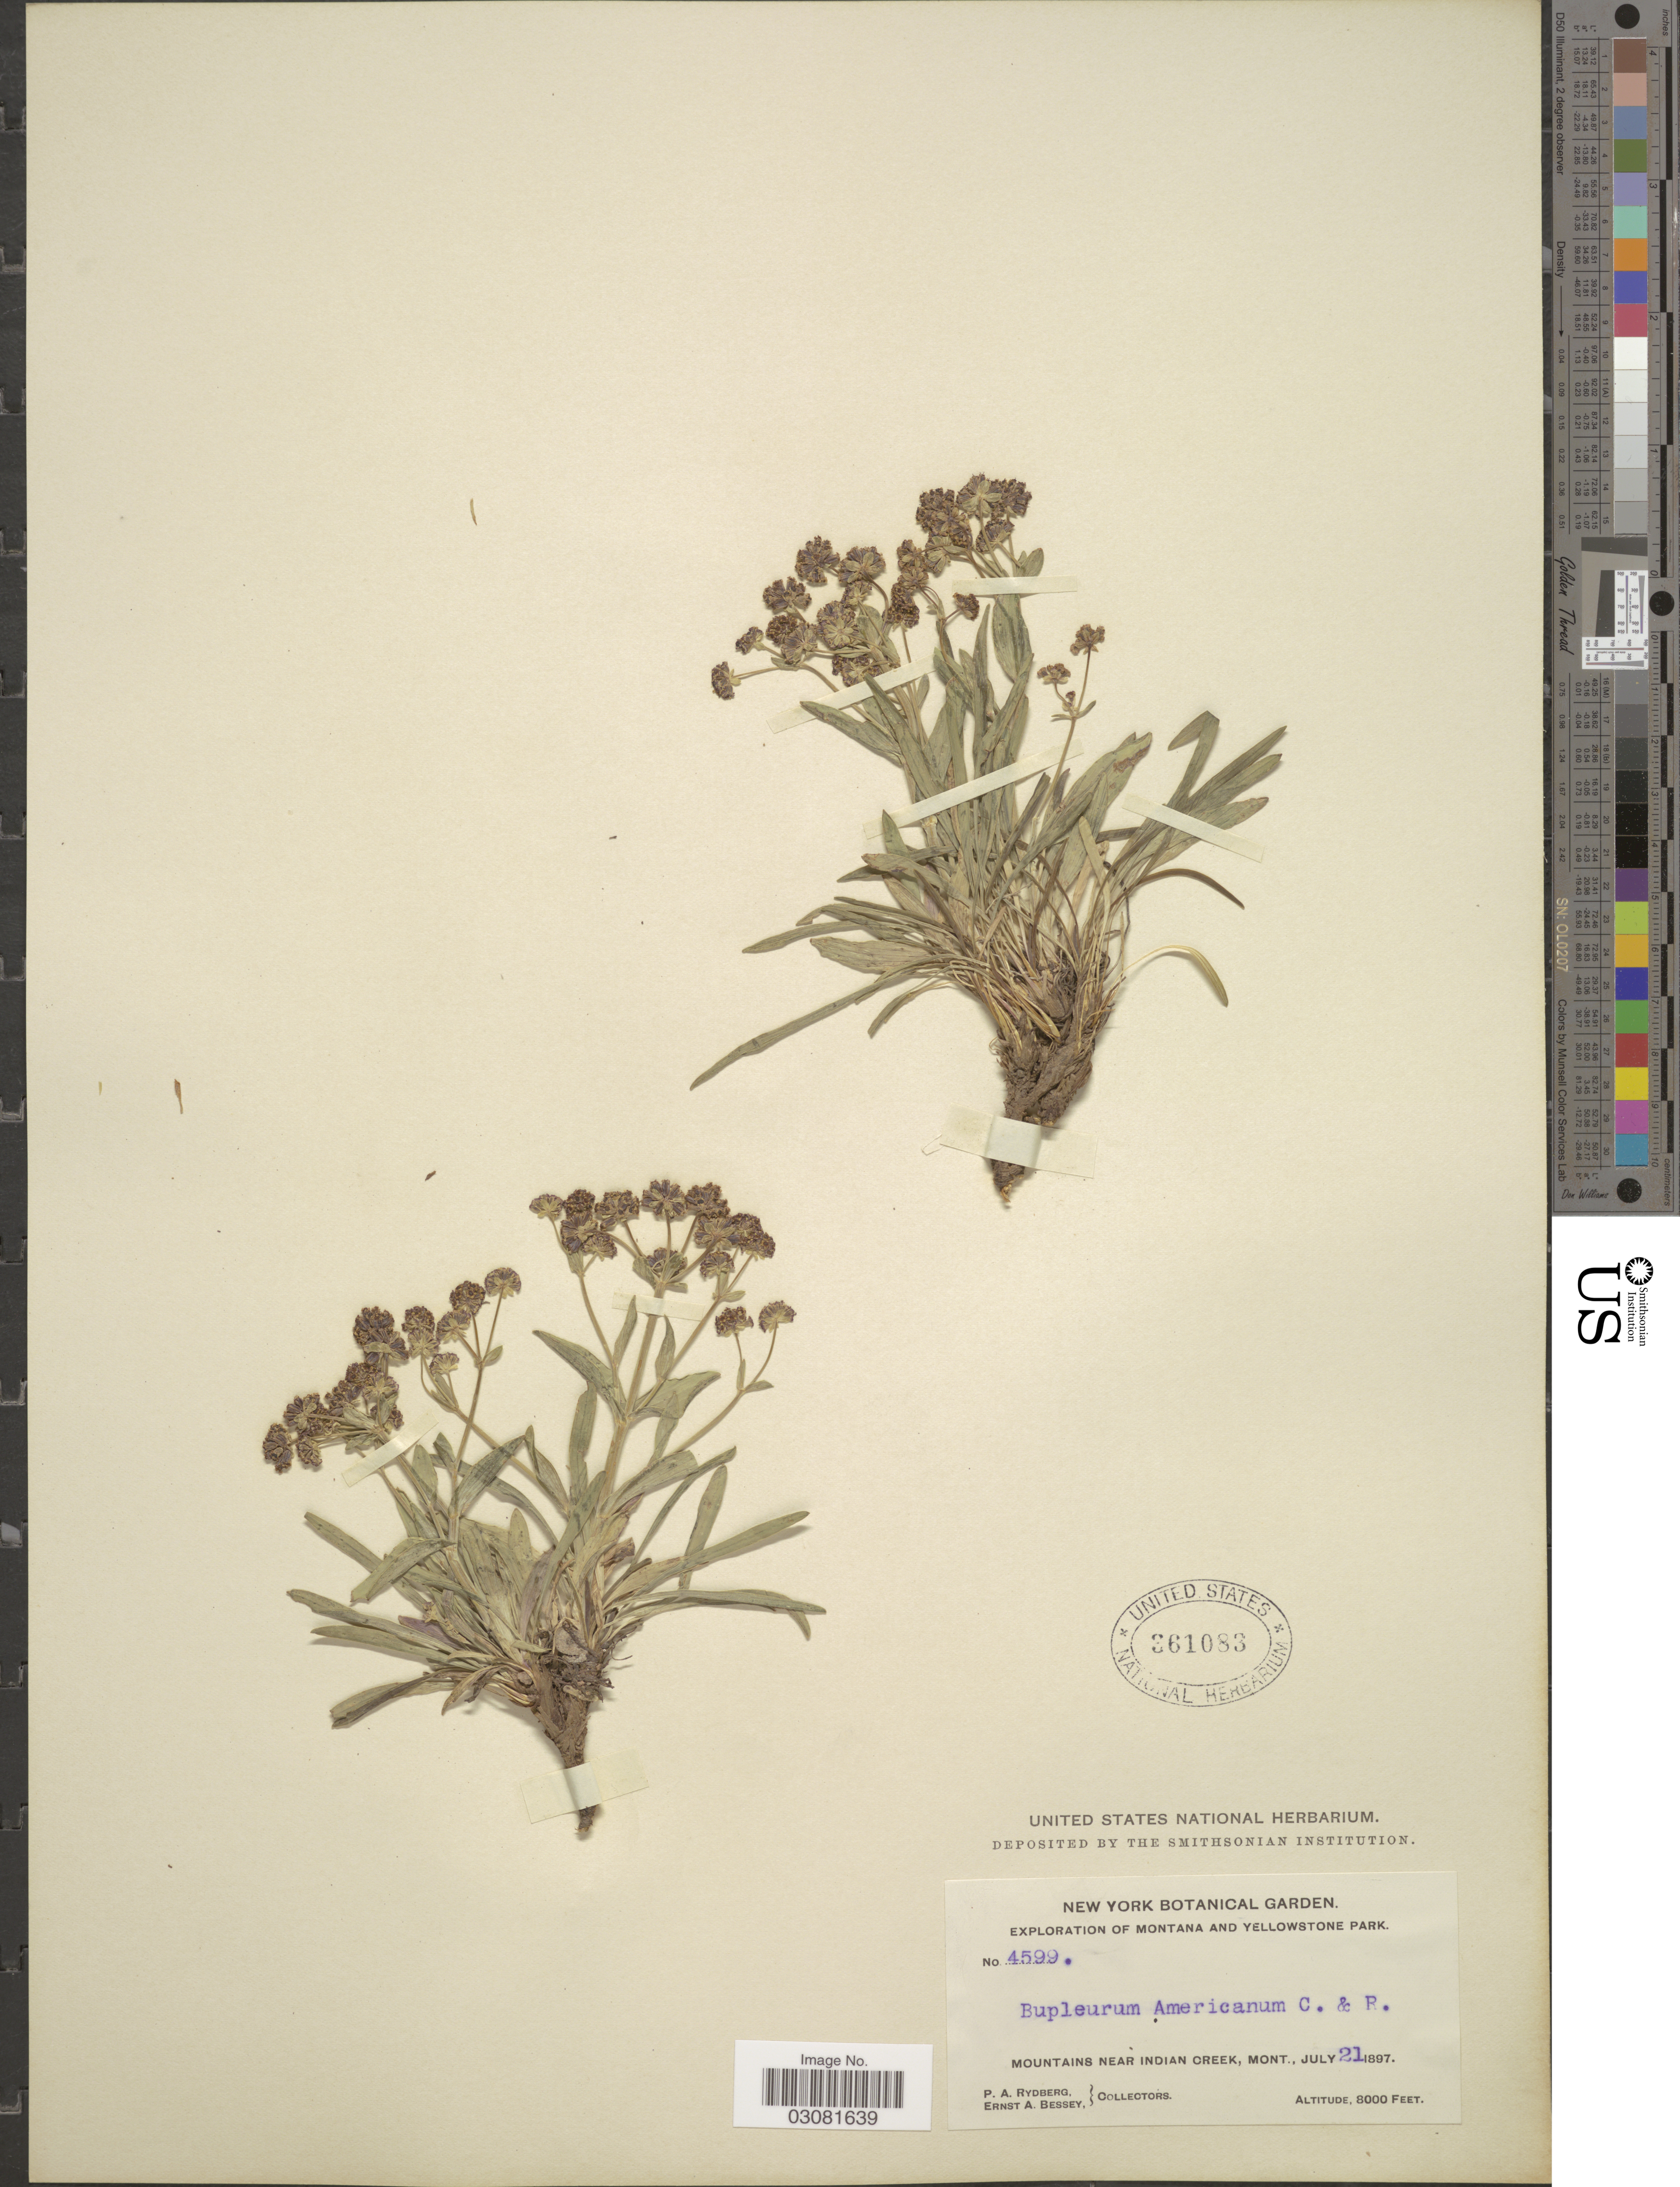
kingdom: Plantae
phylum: Tracheophyta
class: Magnoliopsida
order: Apiales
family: Apiaceae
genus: Bupleurum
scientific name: Bupleurum americanum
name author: J.M. Coult. & Rose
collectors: P. A. Rydberg & E. A. Bessey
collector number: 4599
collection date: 1897-07-21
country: United States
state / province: Montana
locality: Yellowstone Park, Mountains near Indian Creek.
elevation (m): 2438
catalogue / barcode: US 361083